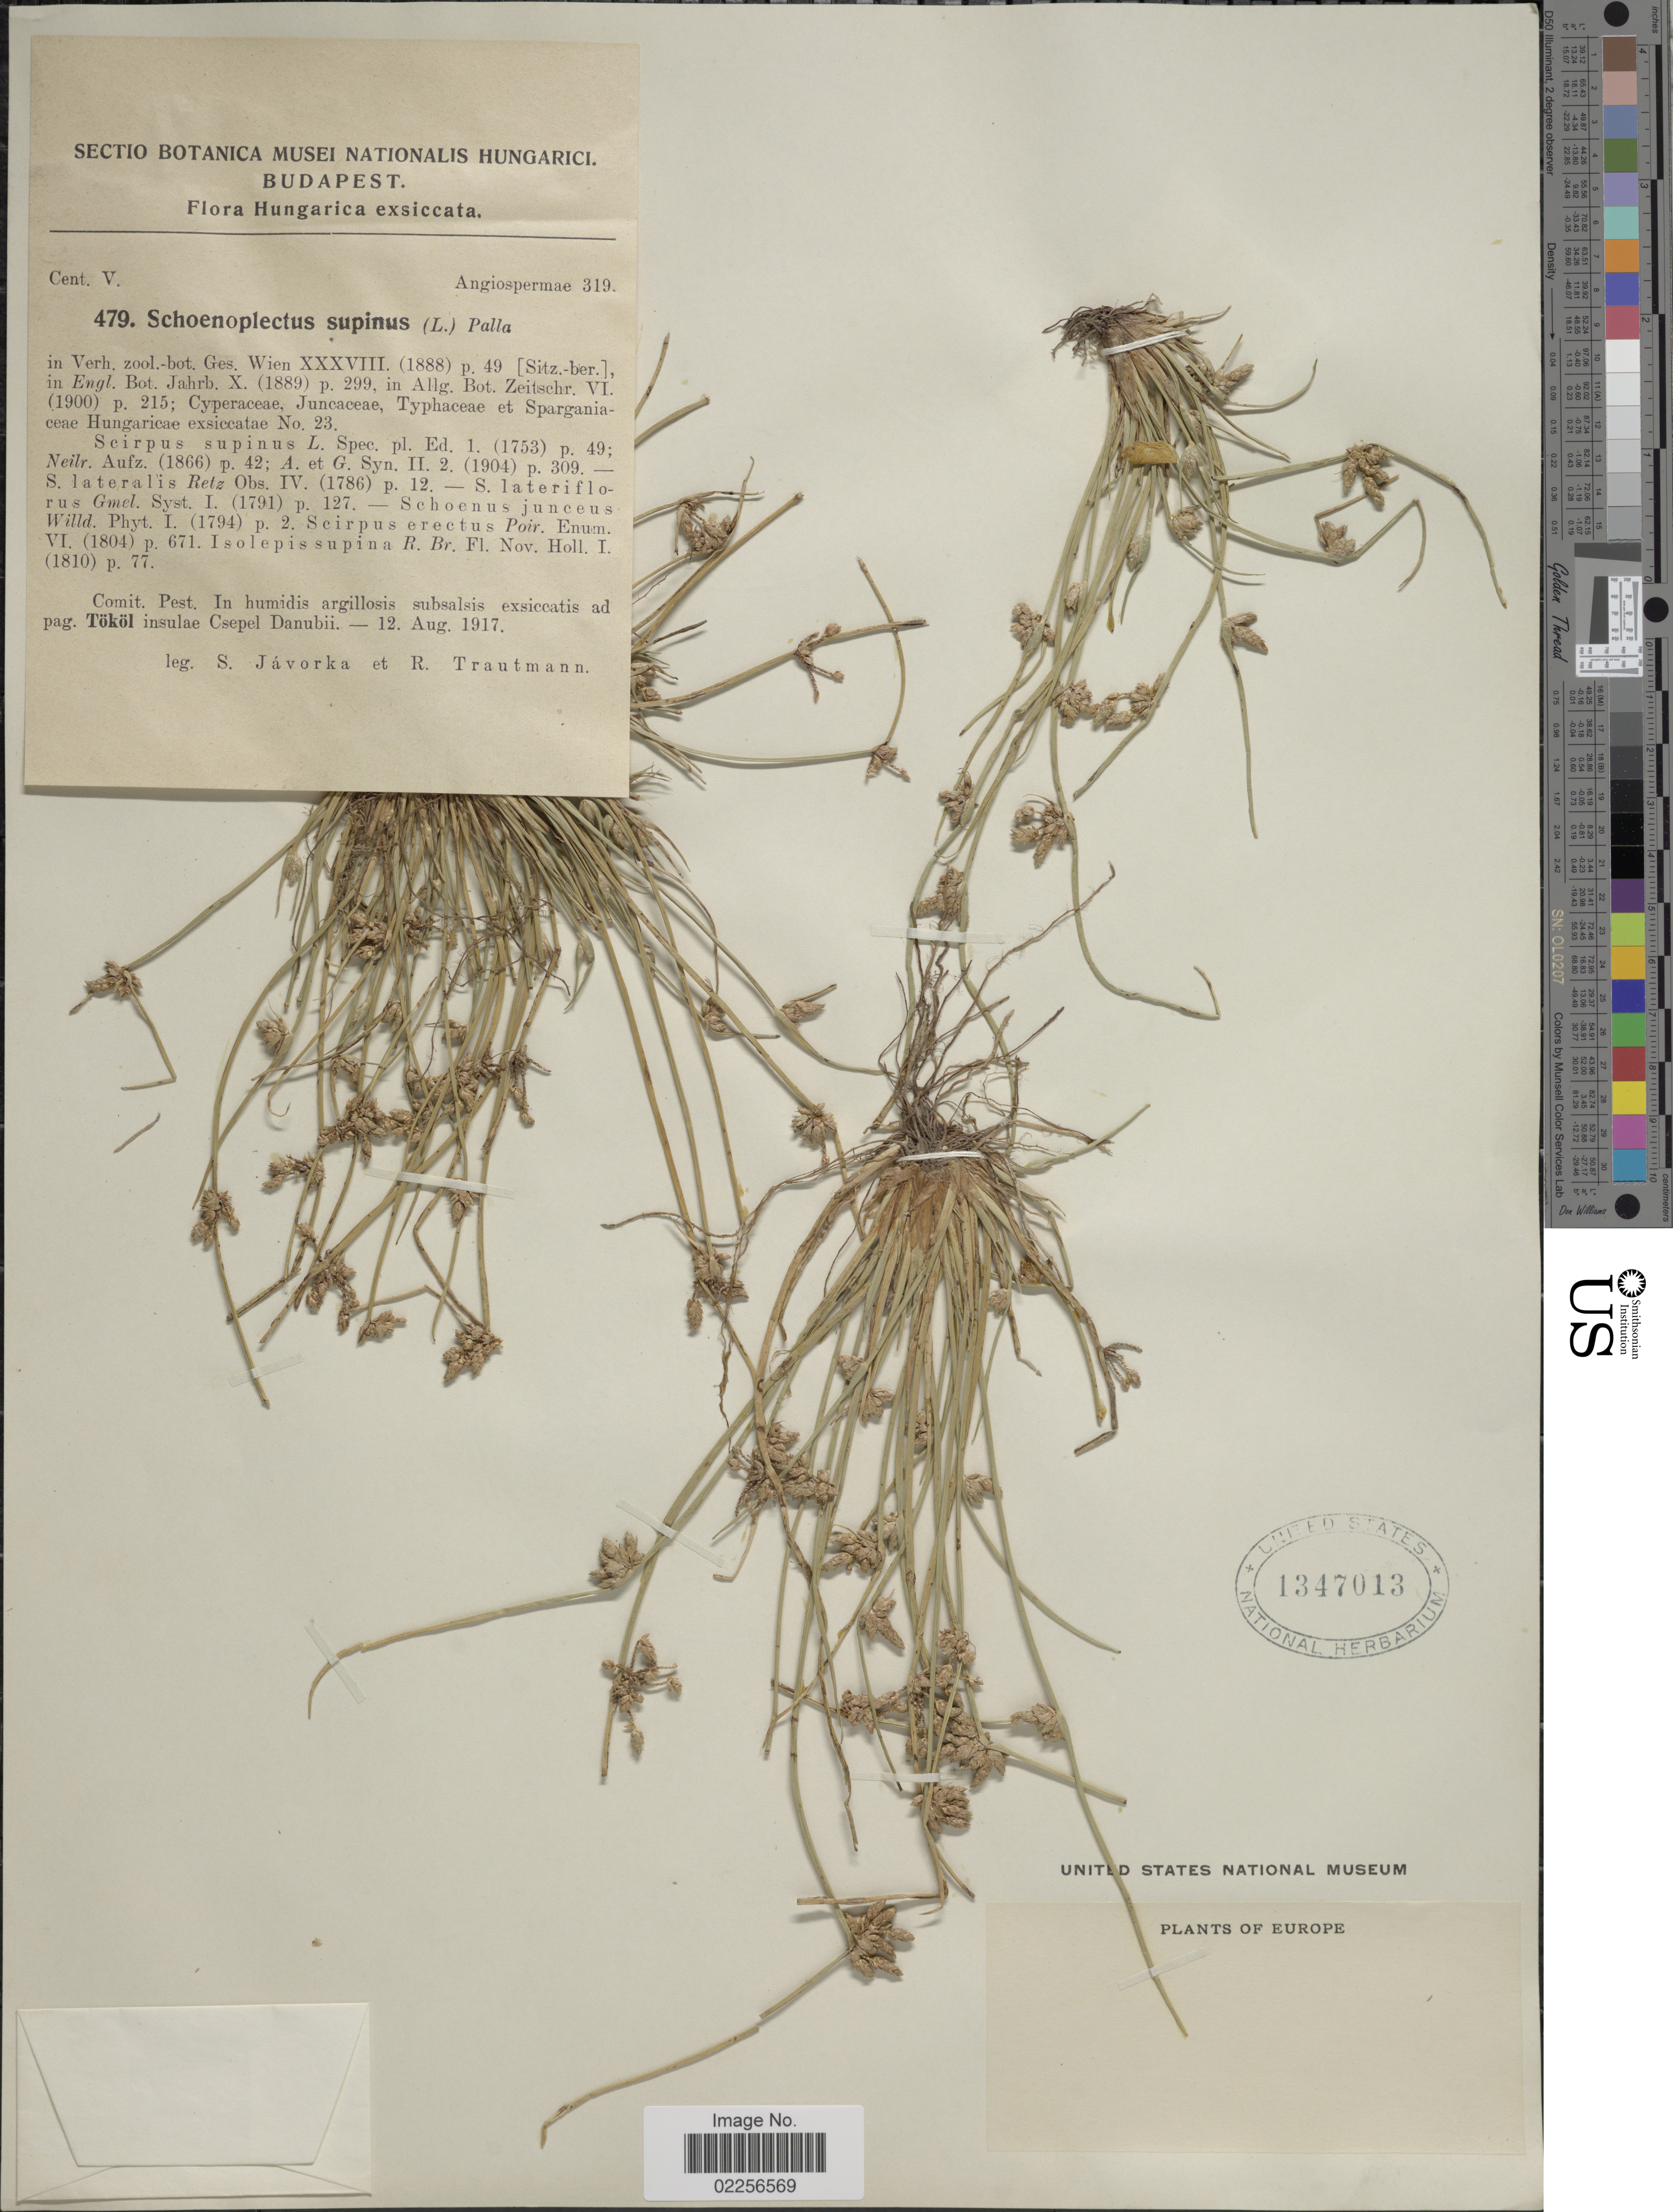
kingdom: Plantae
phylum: Tracheophyta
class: Liliopsida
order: Poales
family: Cyperaceae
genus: Schoenoplectus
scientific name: Schoenoplectus supinus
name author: (L.) Palla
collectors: S. Javorka & R. Trautmann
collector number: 479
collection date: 1917-08-12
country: Hungary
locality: Hungarica, comit. Pest, ad pag. Tokol insulae Csepel Danubii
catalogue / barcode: US 1347013